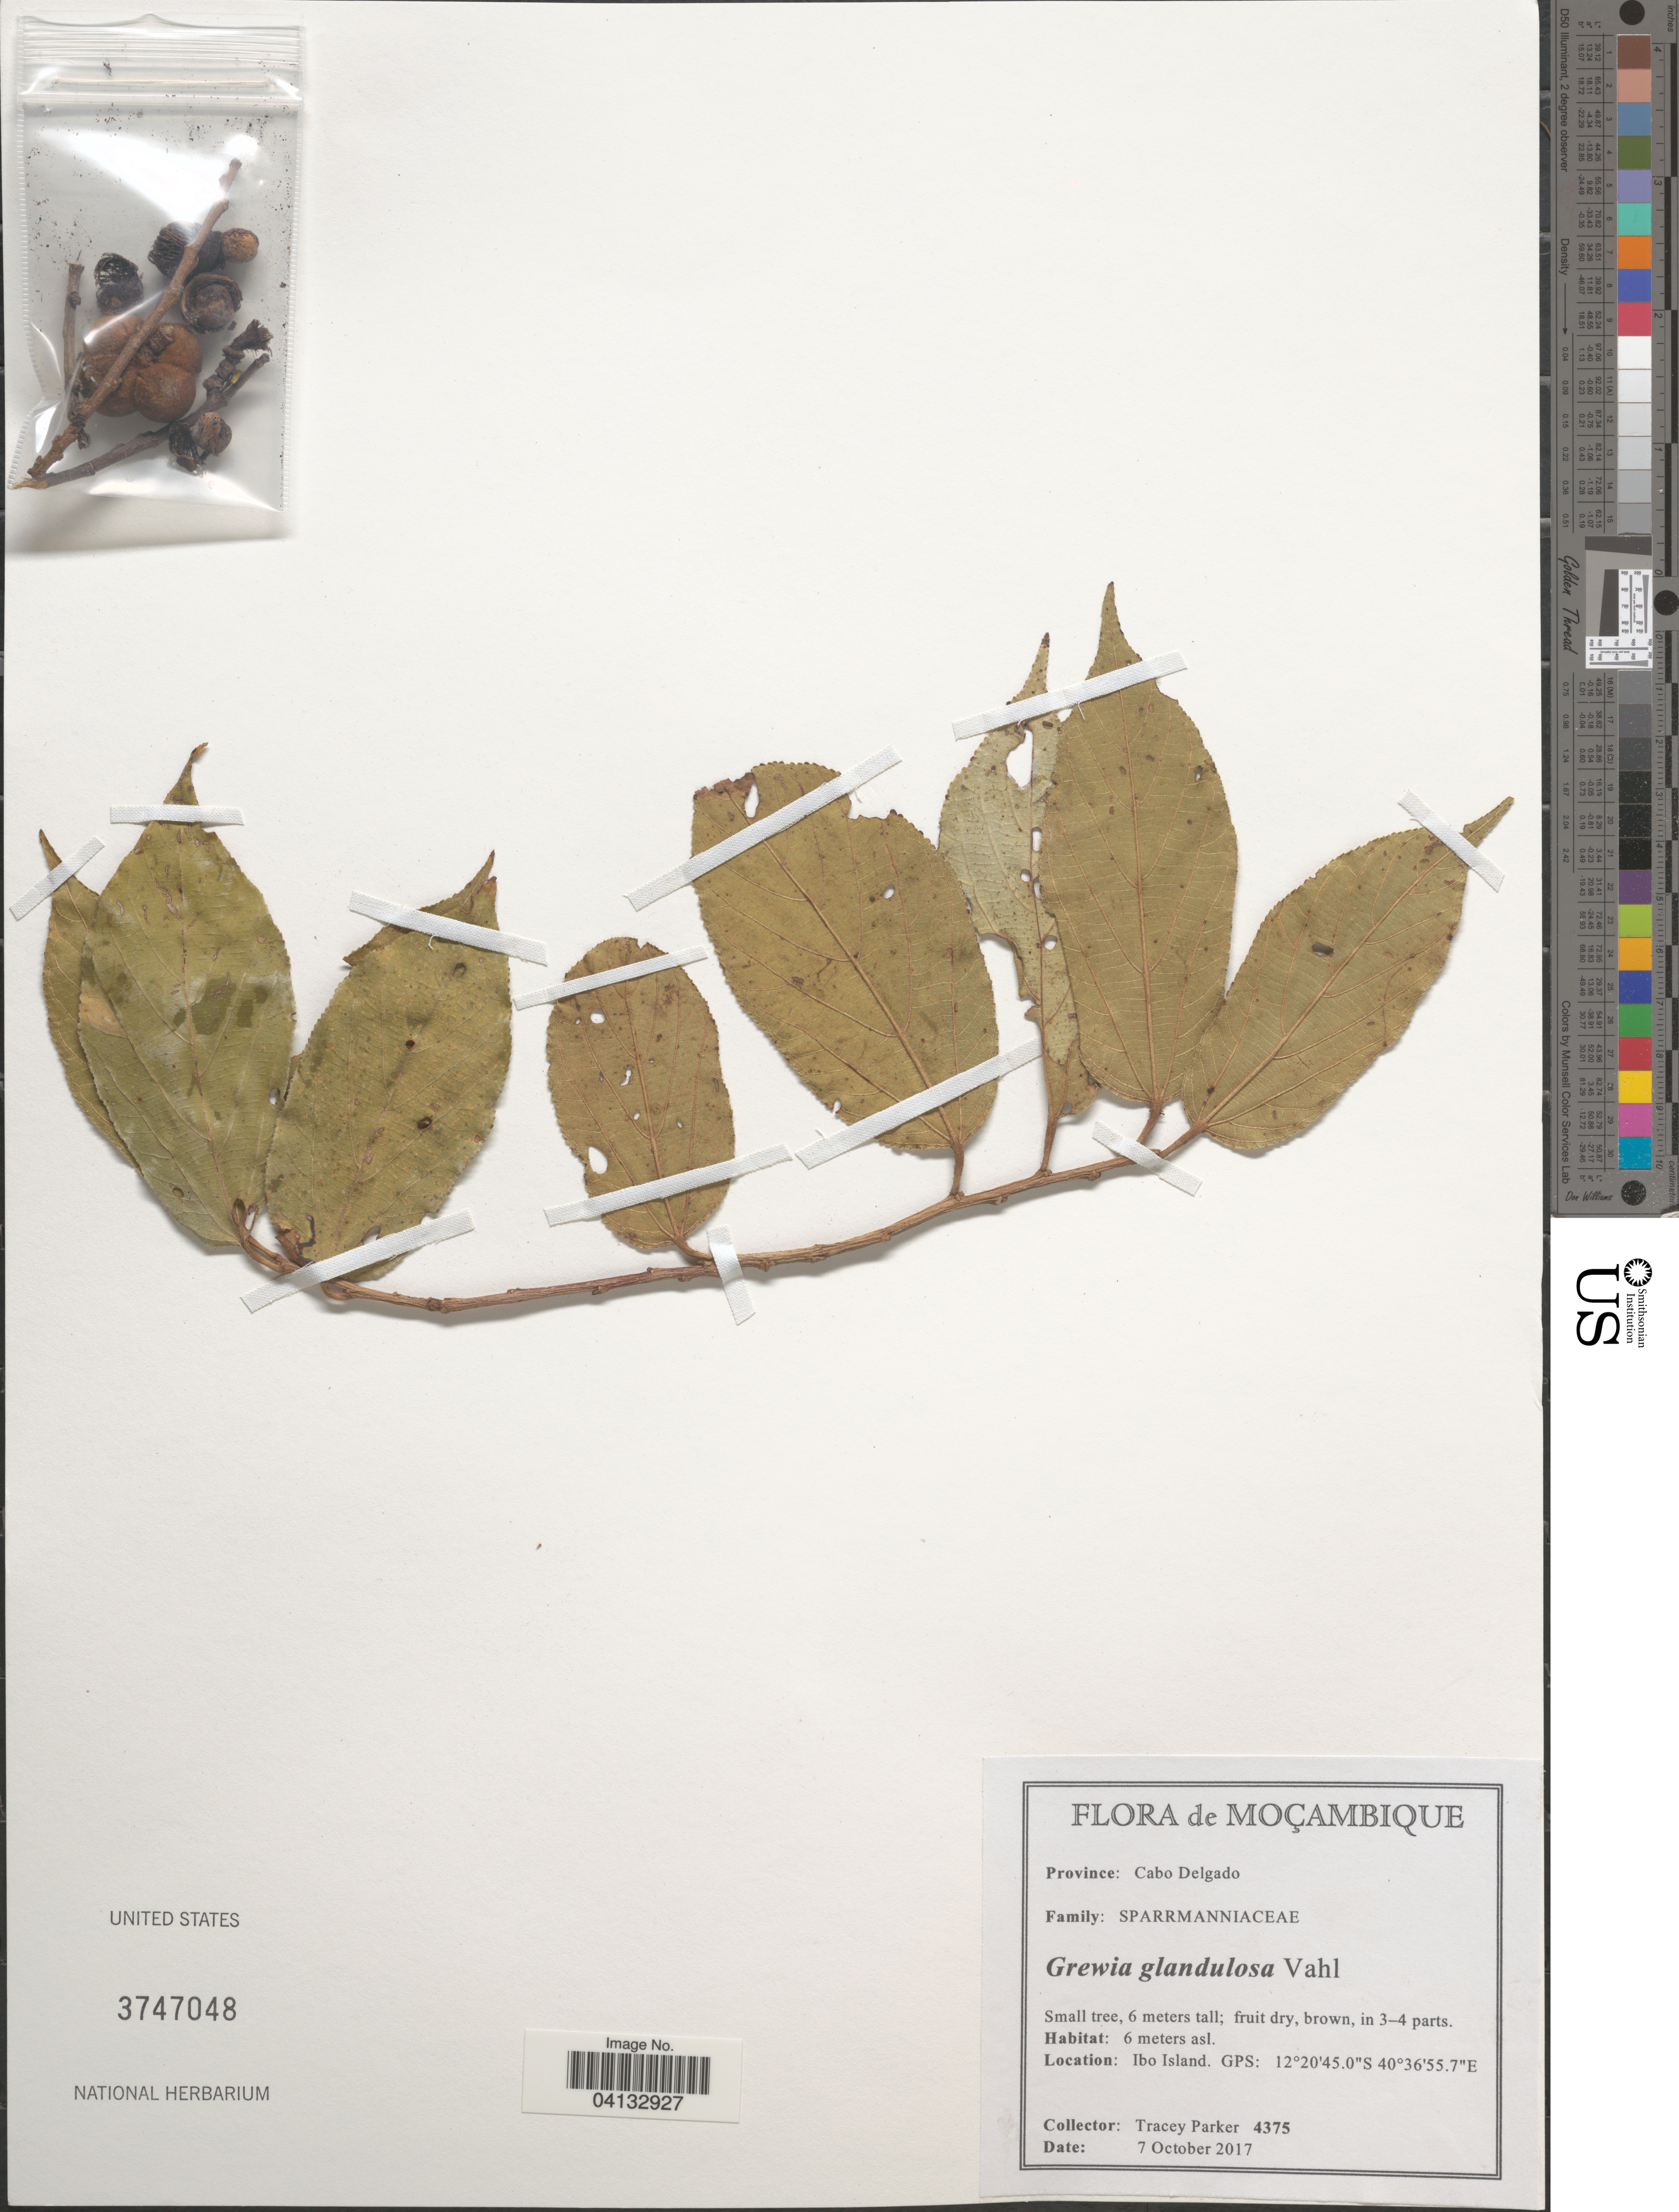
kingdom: Plantae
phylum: Tracheophyta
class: Magnoliopsida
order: Malvales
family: Malvaceae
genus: Grewia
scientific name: Grewia glandulosa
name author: Vahl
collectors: T. Parker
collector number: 4375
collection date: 2017-10-07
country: Mozambique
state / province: Cabo Delgado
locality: Ibo Island.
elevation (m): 6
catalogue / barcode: US 3747048